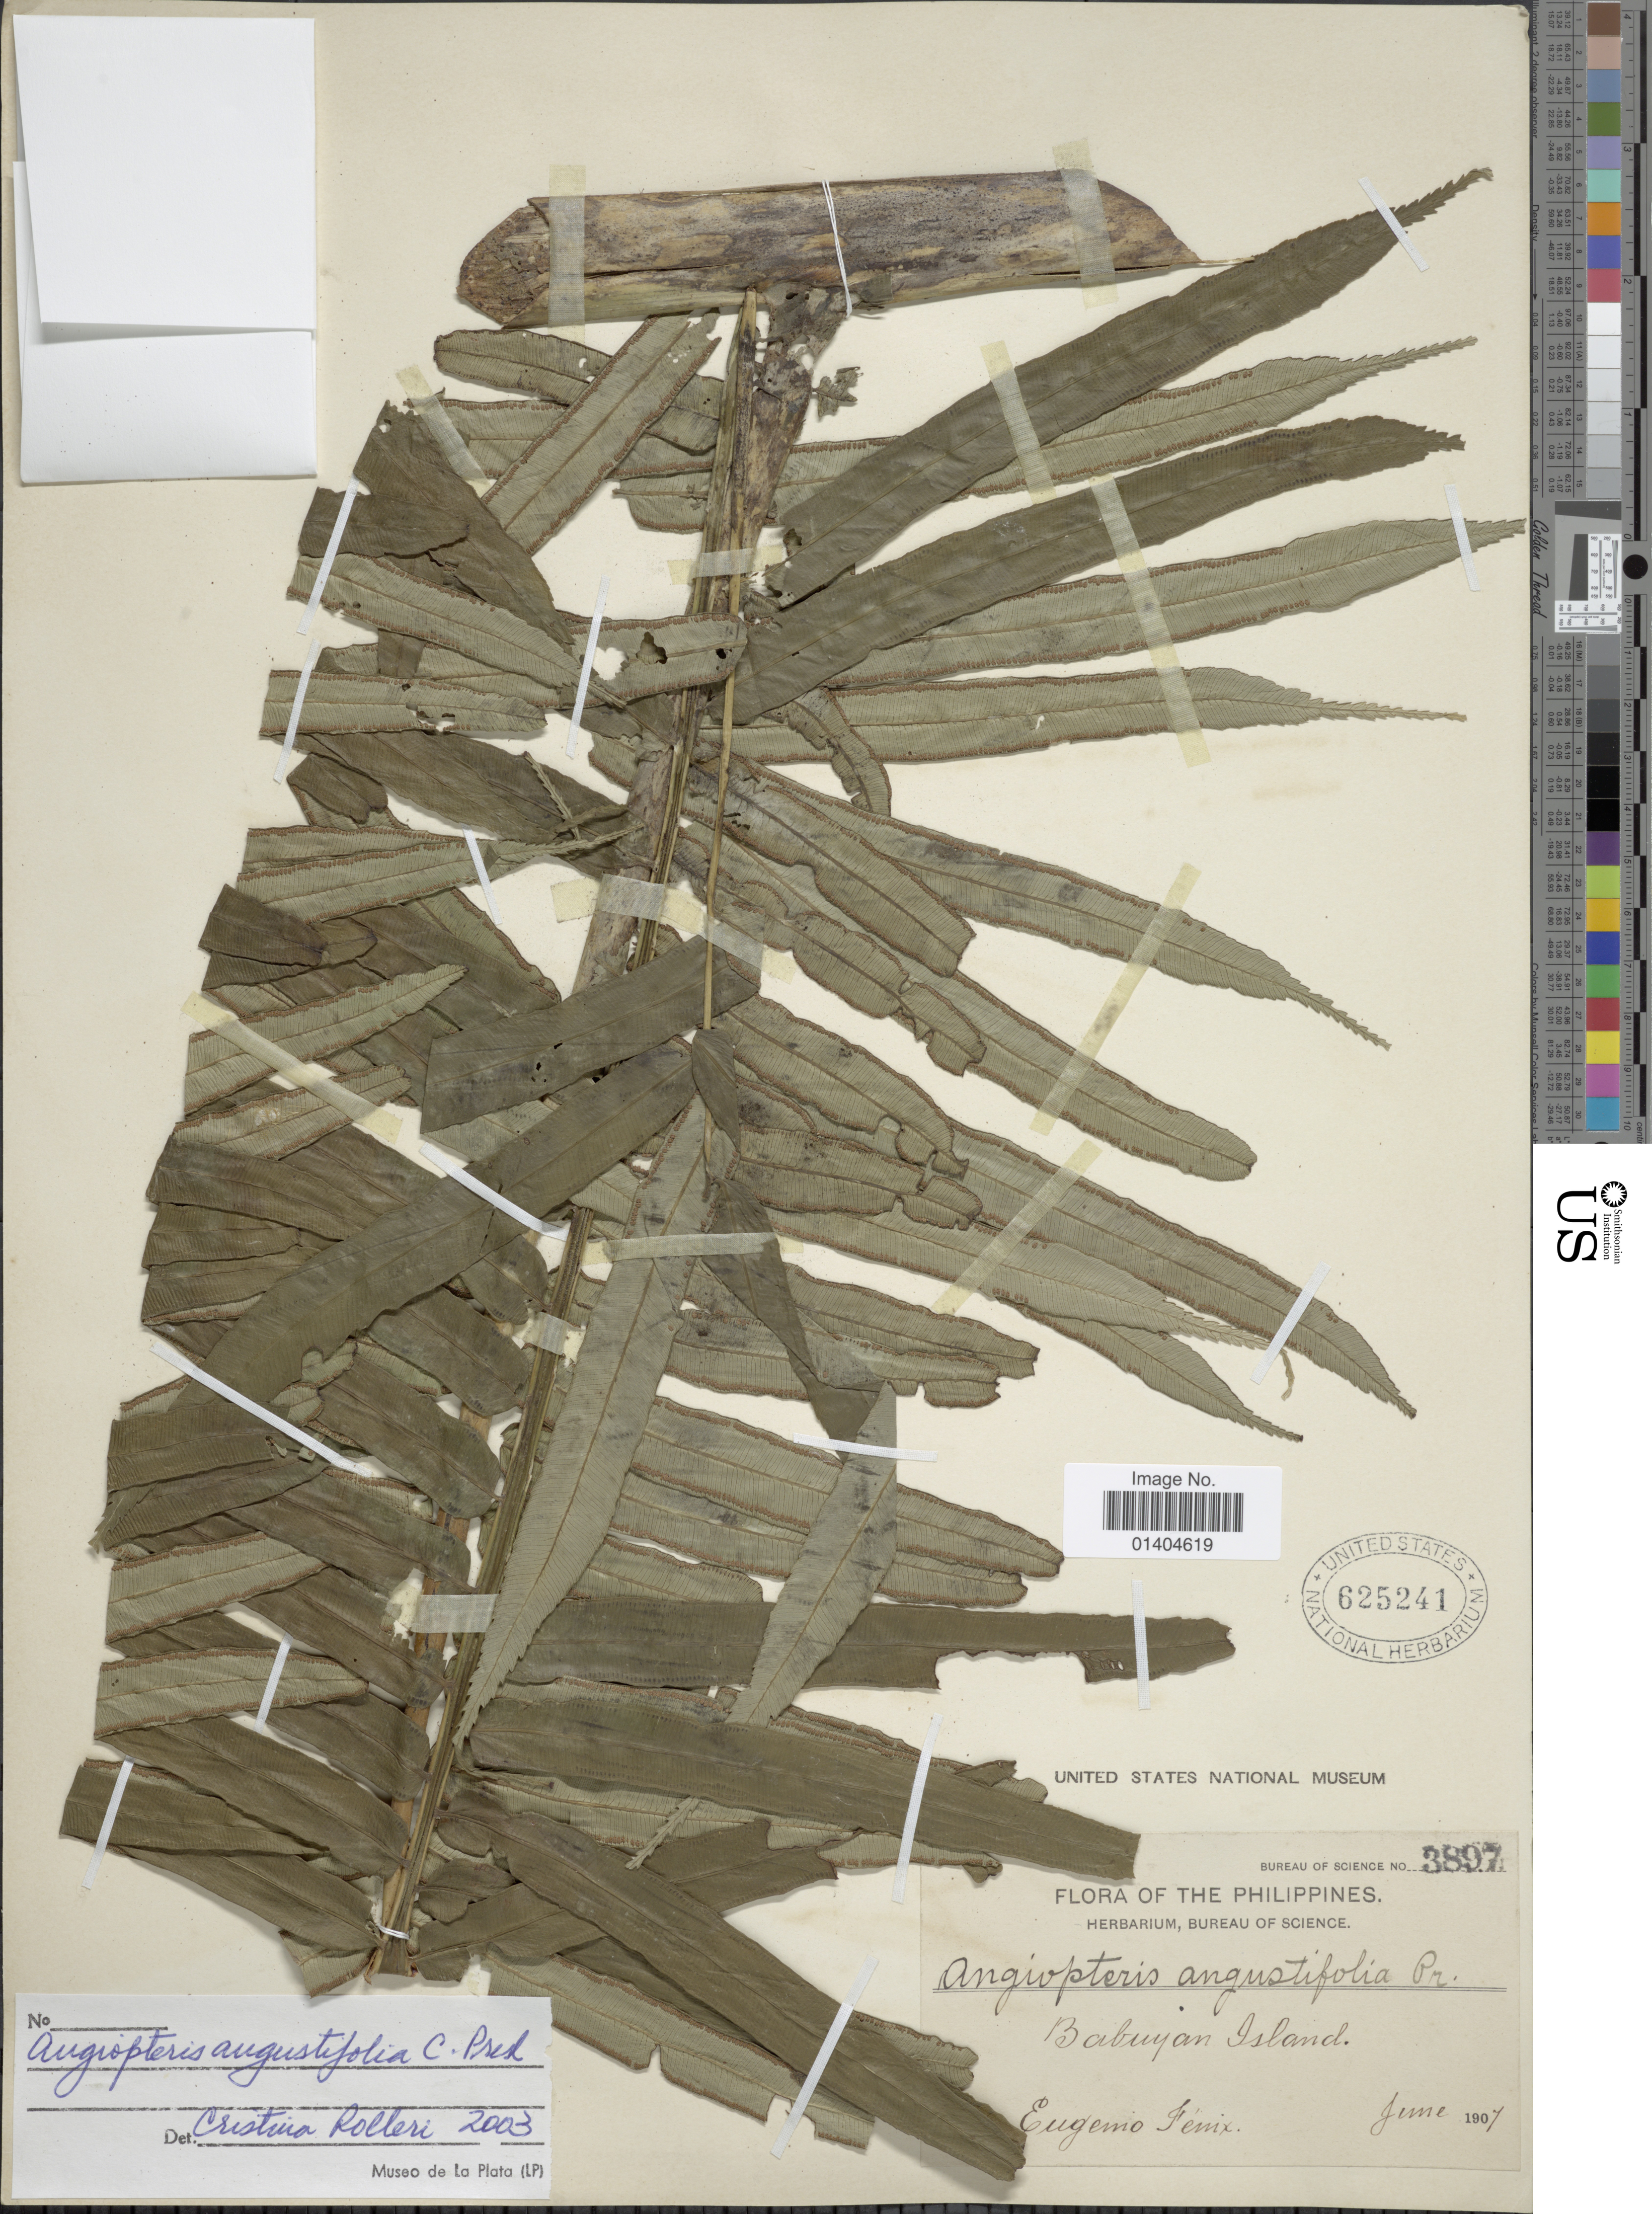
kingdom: Plantae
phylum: Tracheophyta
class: Polypodiopsida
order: Marattiales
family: Marattiaceae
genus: Angiopteris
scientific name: Angiopteris angustifolia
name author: C. Presl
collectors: E. Fénix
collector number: Bueau of Science 3897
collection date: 1907-06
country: Philippines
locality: Babuyan Island.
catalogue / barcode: US 625241